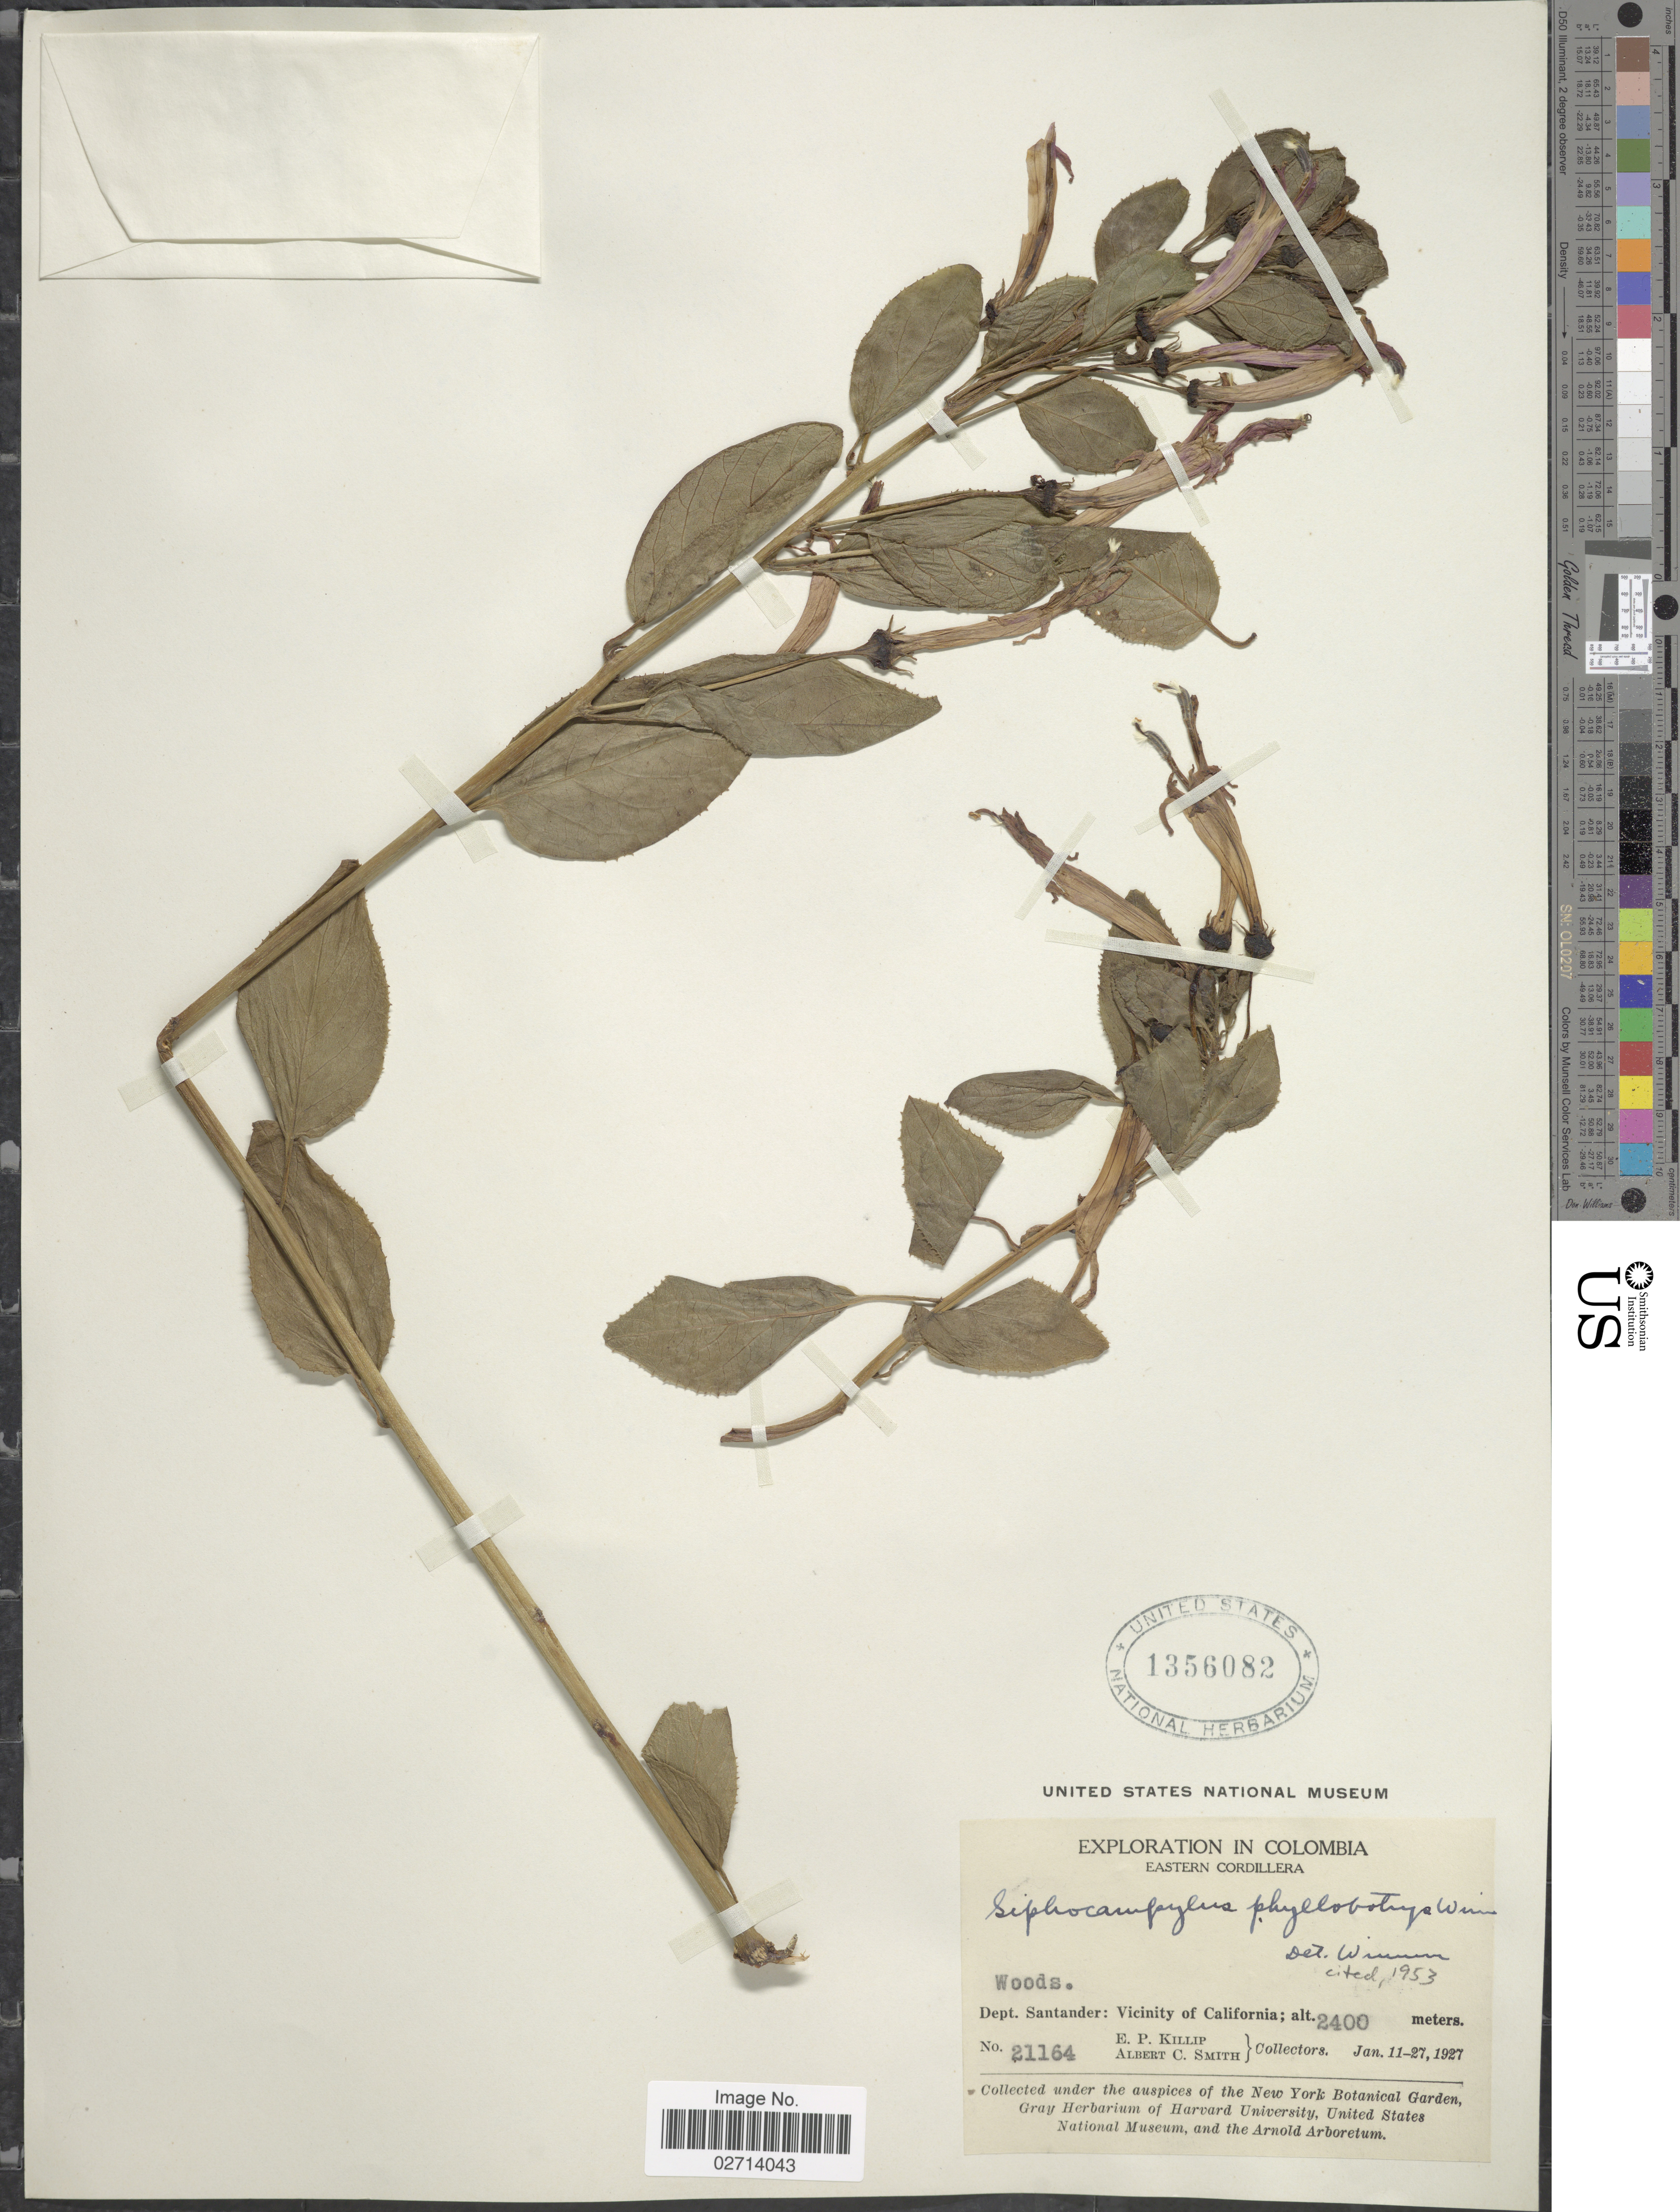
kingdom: Plantae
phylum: Tracheophyta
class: Magnoliopsida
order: Asterales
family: Campanulaceae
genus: Siphocampylus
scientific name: Siphocampylus phyllobotrys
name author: E. Wimm.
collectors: E. P. Killip & A. C. Smith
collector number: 21164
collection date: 1927-01-11/1927-01-27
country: Colombia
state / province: Santander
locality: Eastern Cordillera. Vicinity of California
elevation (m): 2400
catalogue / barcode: US 1356082